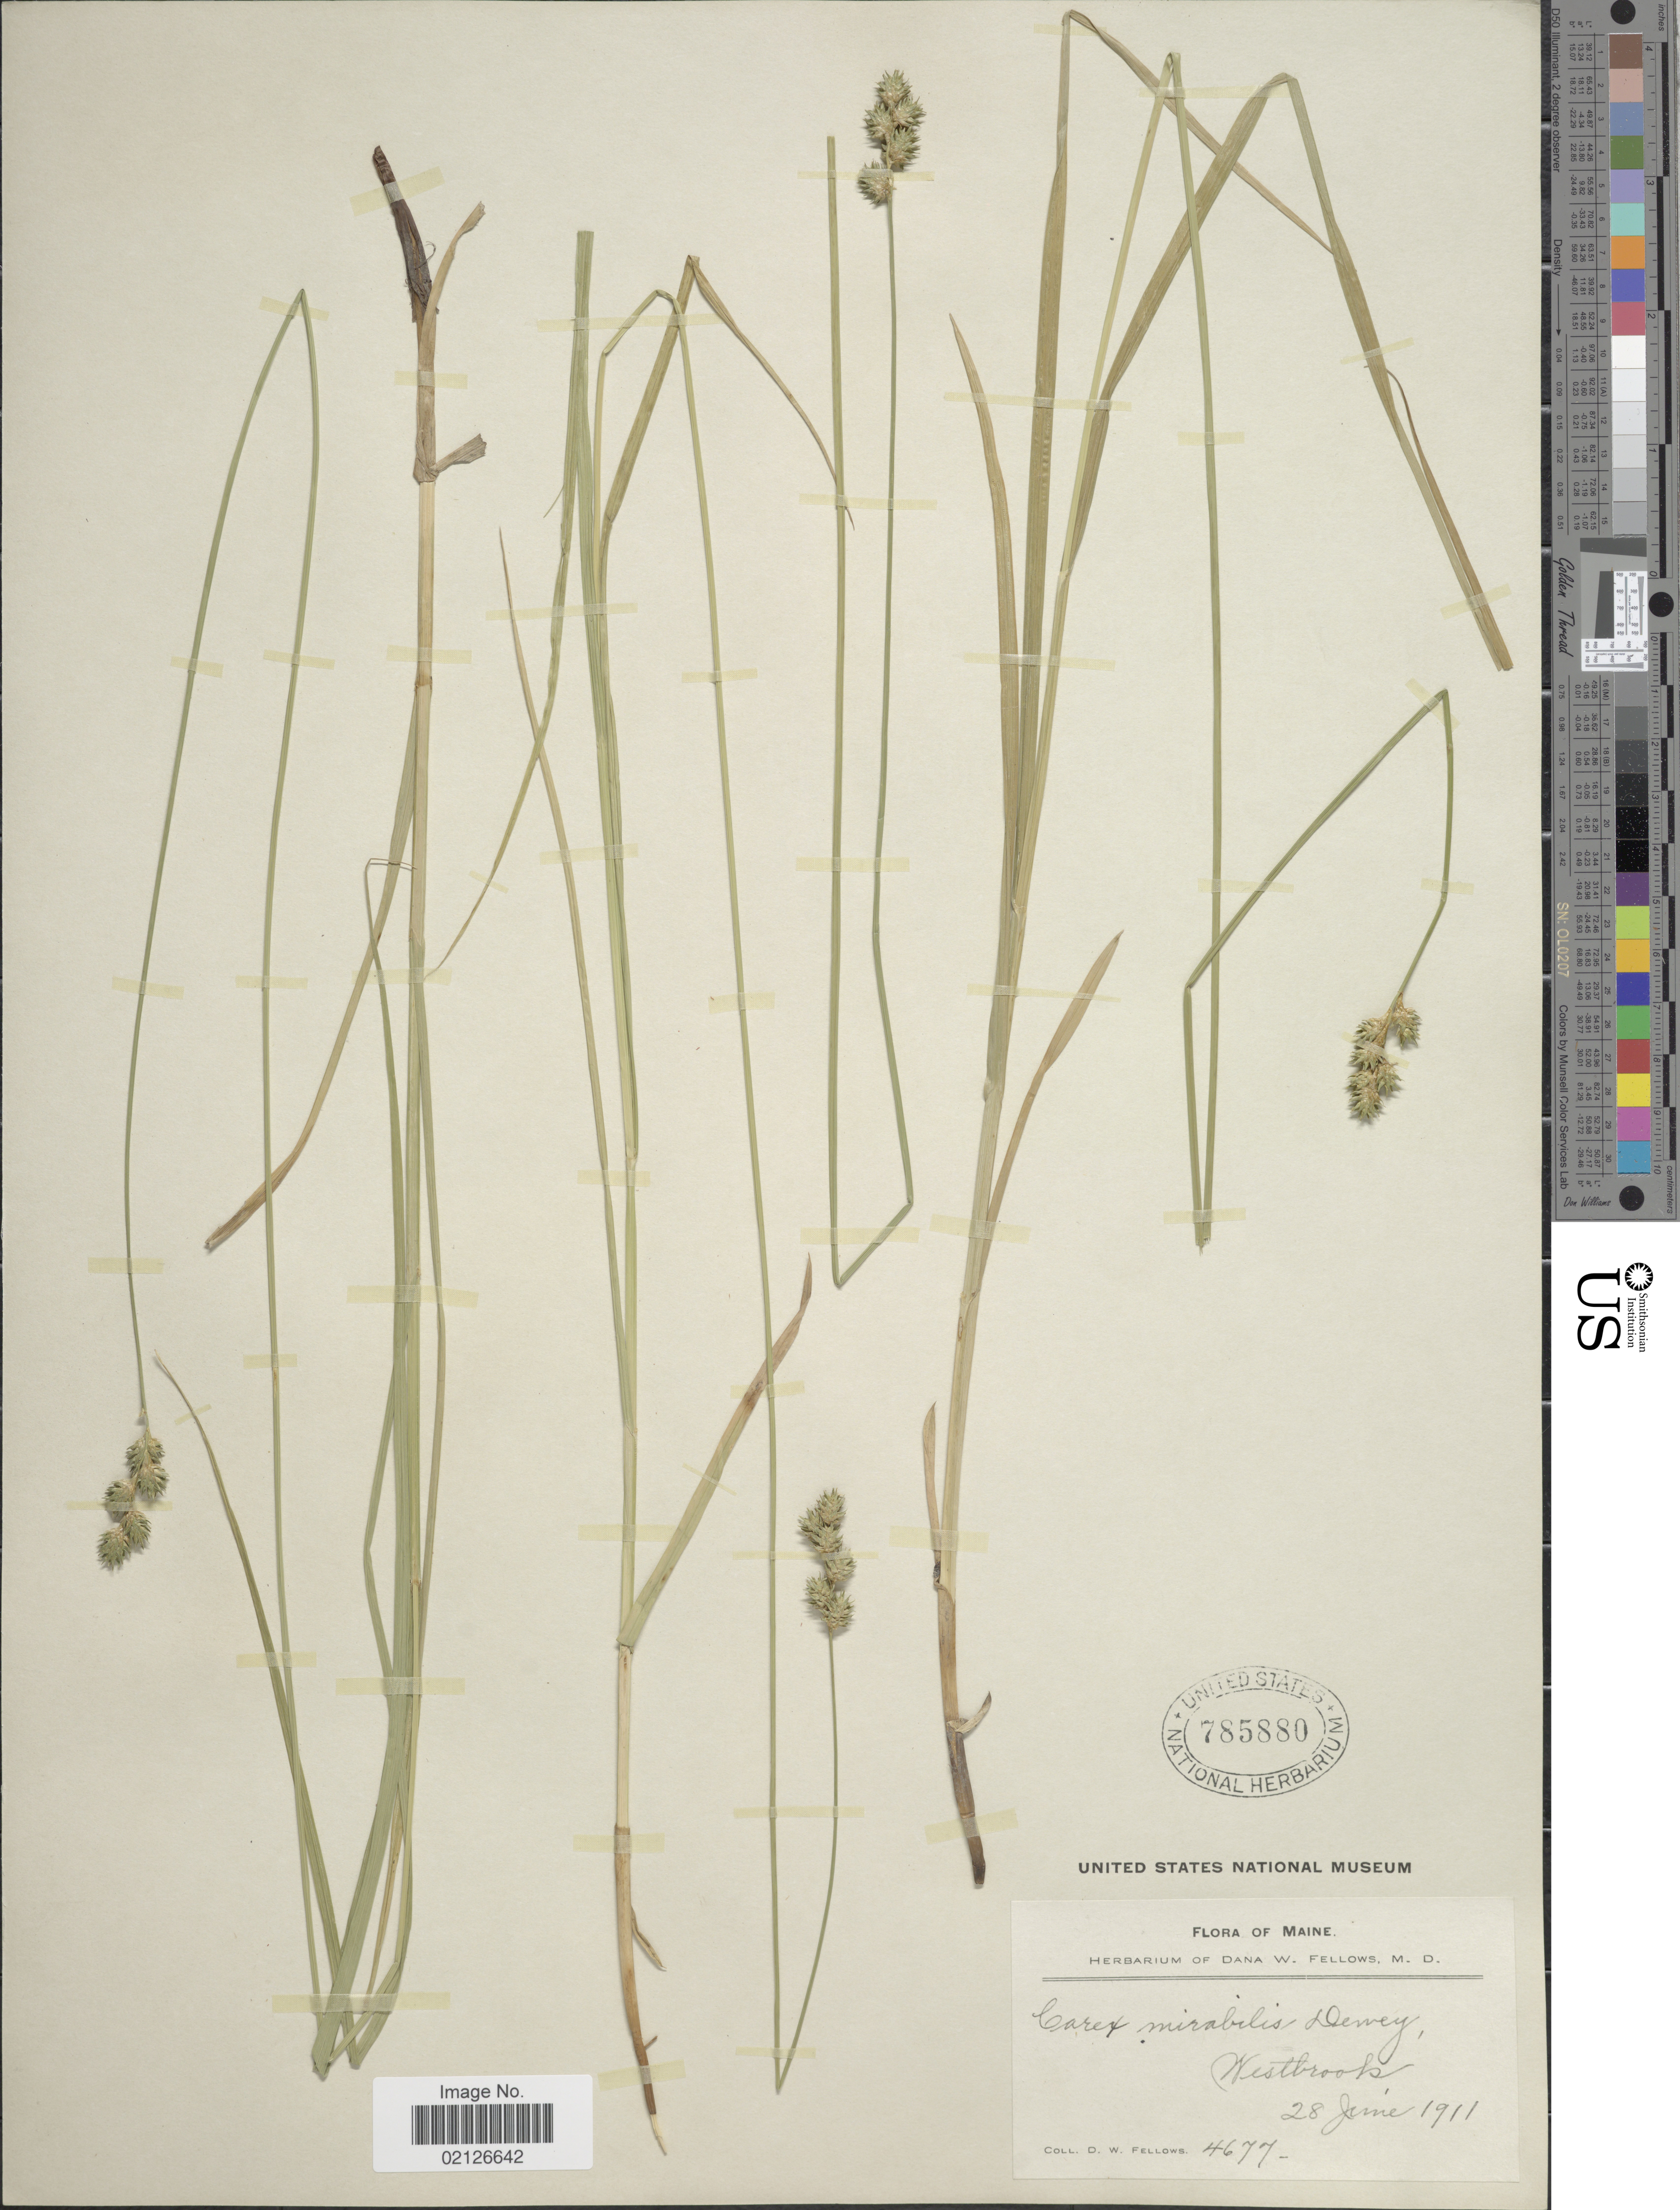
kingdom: Plantae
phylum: Tracheophyta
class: Liliopsida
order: Poales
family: Cyperaceae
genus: Carex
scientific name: Carex normalis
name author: Mack.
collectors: D. W. Fellows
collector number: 4677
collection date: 1911-06-28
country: United States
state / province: Maine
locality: Westbrooks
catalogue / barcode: US 785880